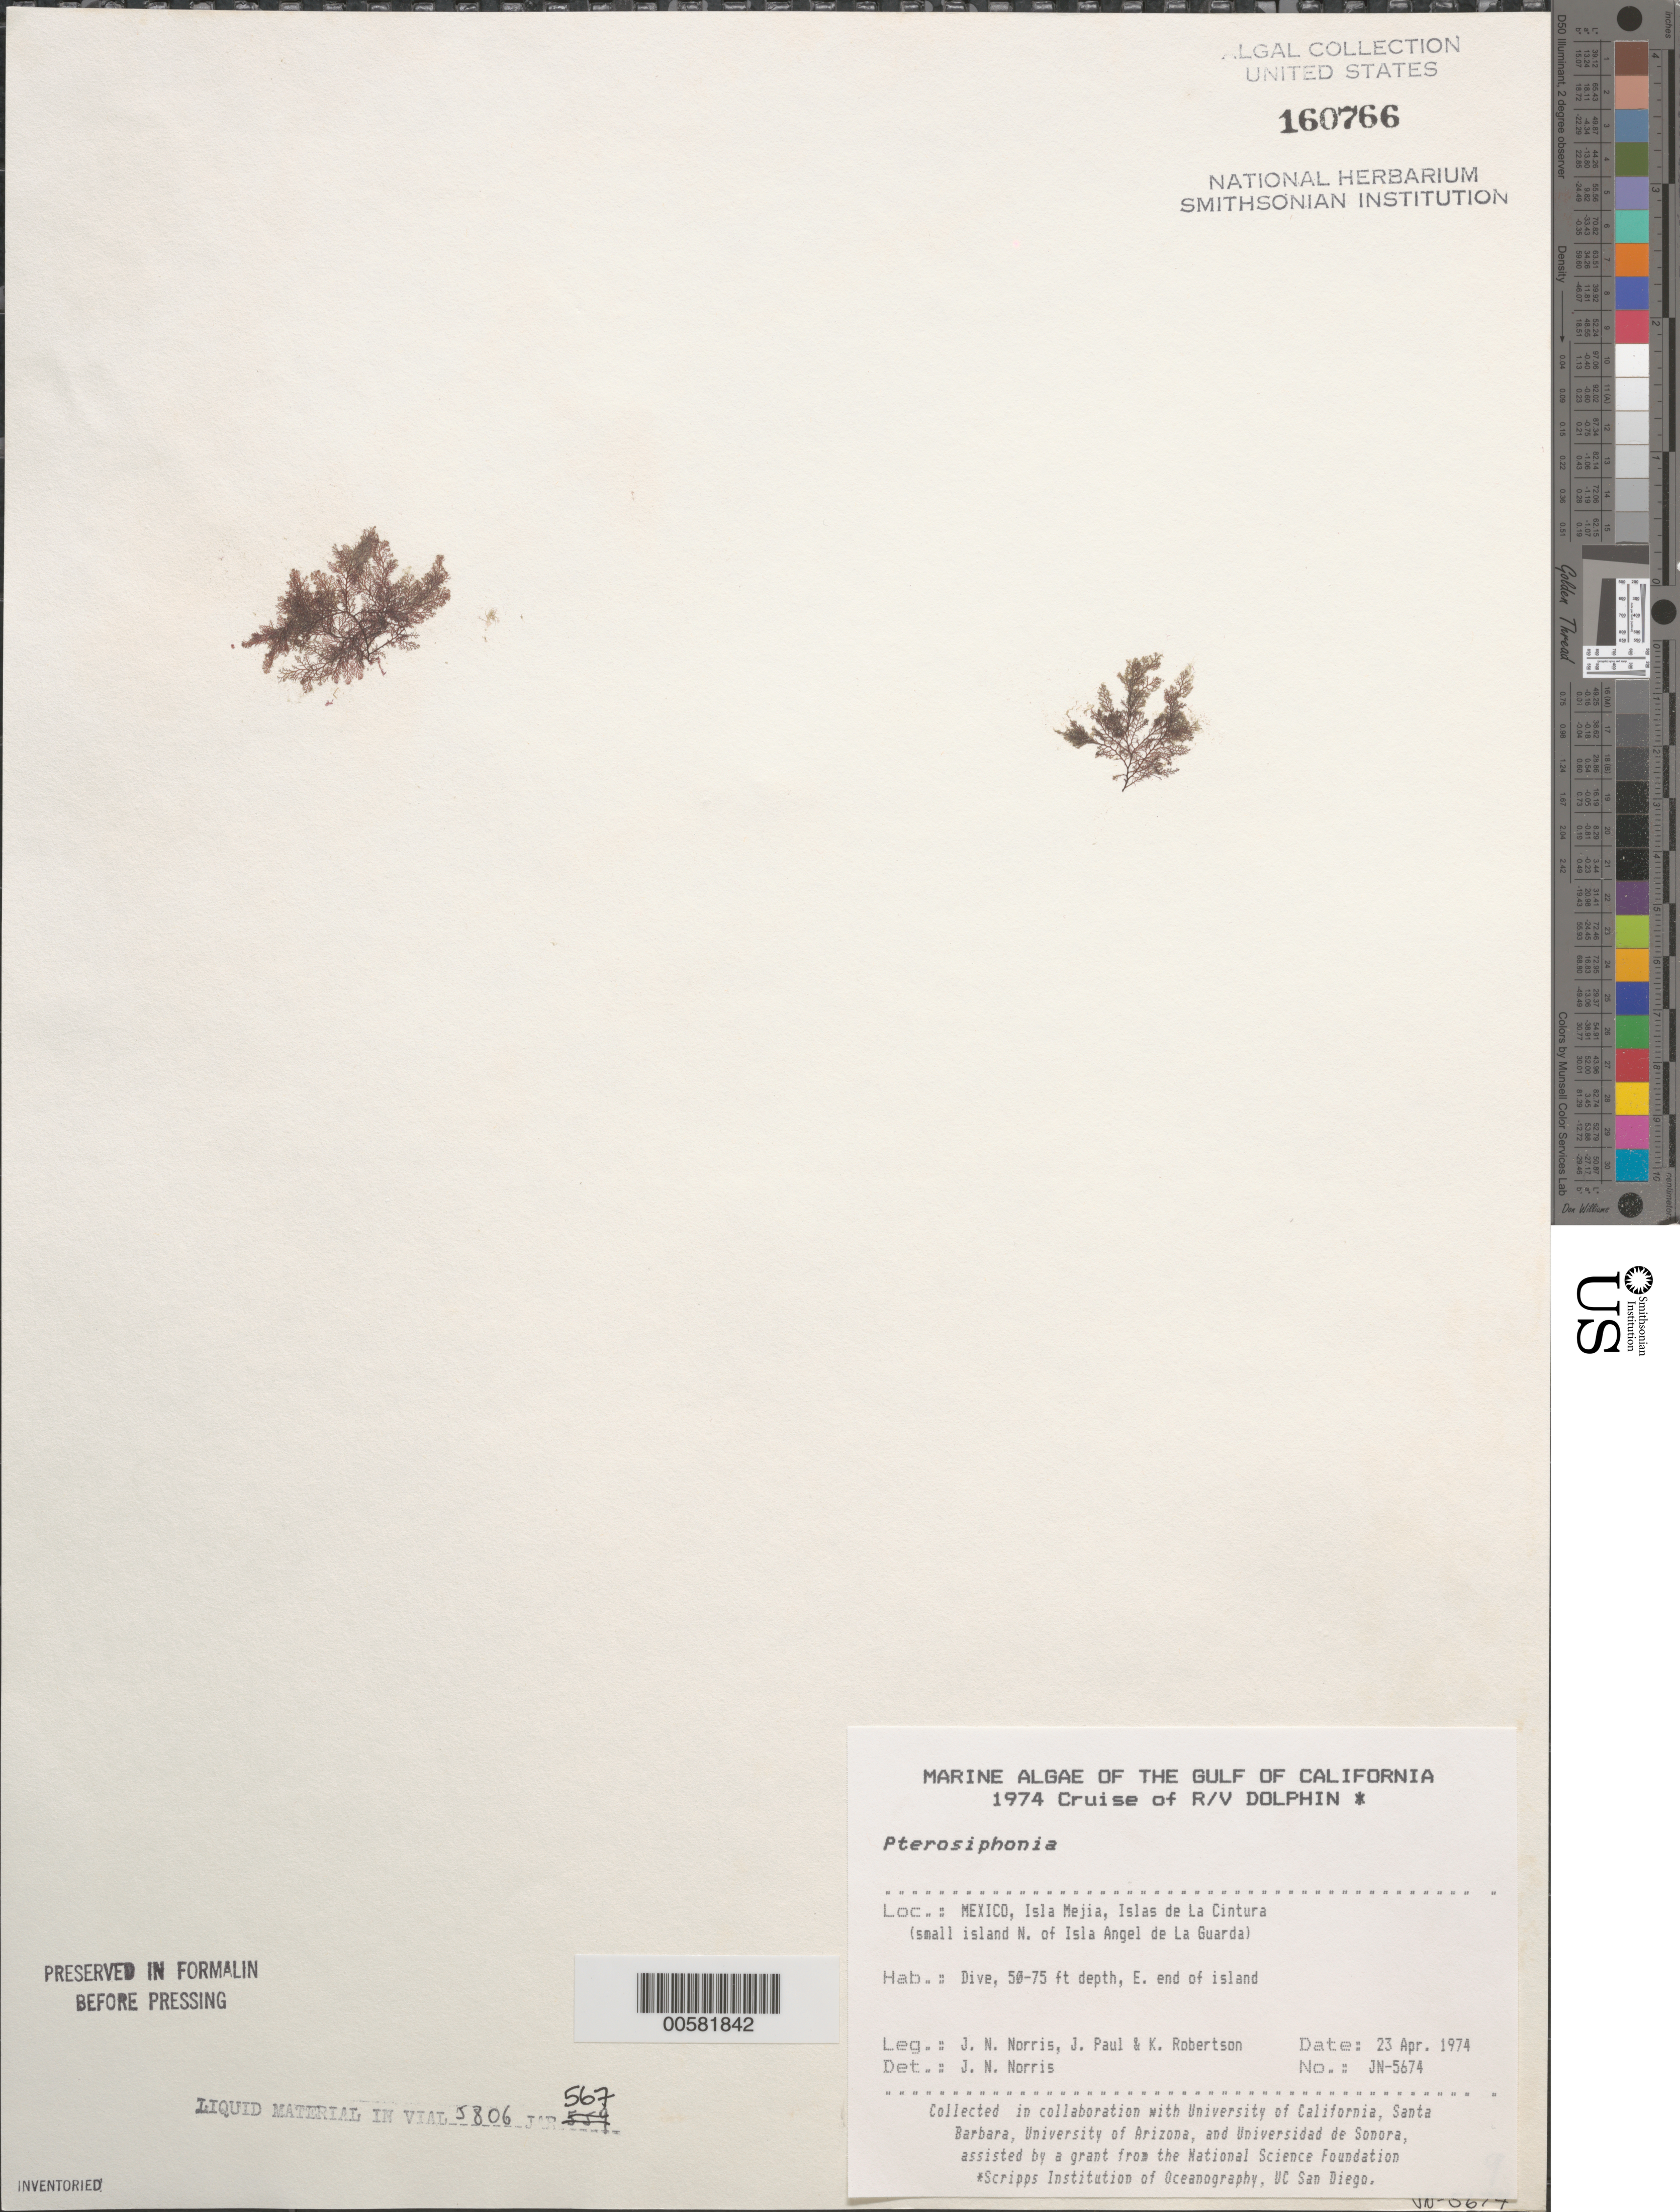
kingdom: Plantae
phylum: Rhodophyta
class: Florideophyceae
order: Ceramiales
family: Rhodomelaceae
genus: Pterosiphonia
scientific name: Pterosiphonia sp.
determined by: Norris, James N.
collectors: J. N. Norris, J. Paul & K. Robertson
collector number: JN-5674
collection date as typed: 23 Apr 1974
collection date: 1974-04-23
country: Mexico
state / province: Baja California Norte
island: Isla Mejia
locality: East end of island, off north end of Isla Angel de la Guarda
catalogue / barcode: US 160766